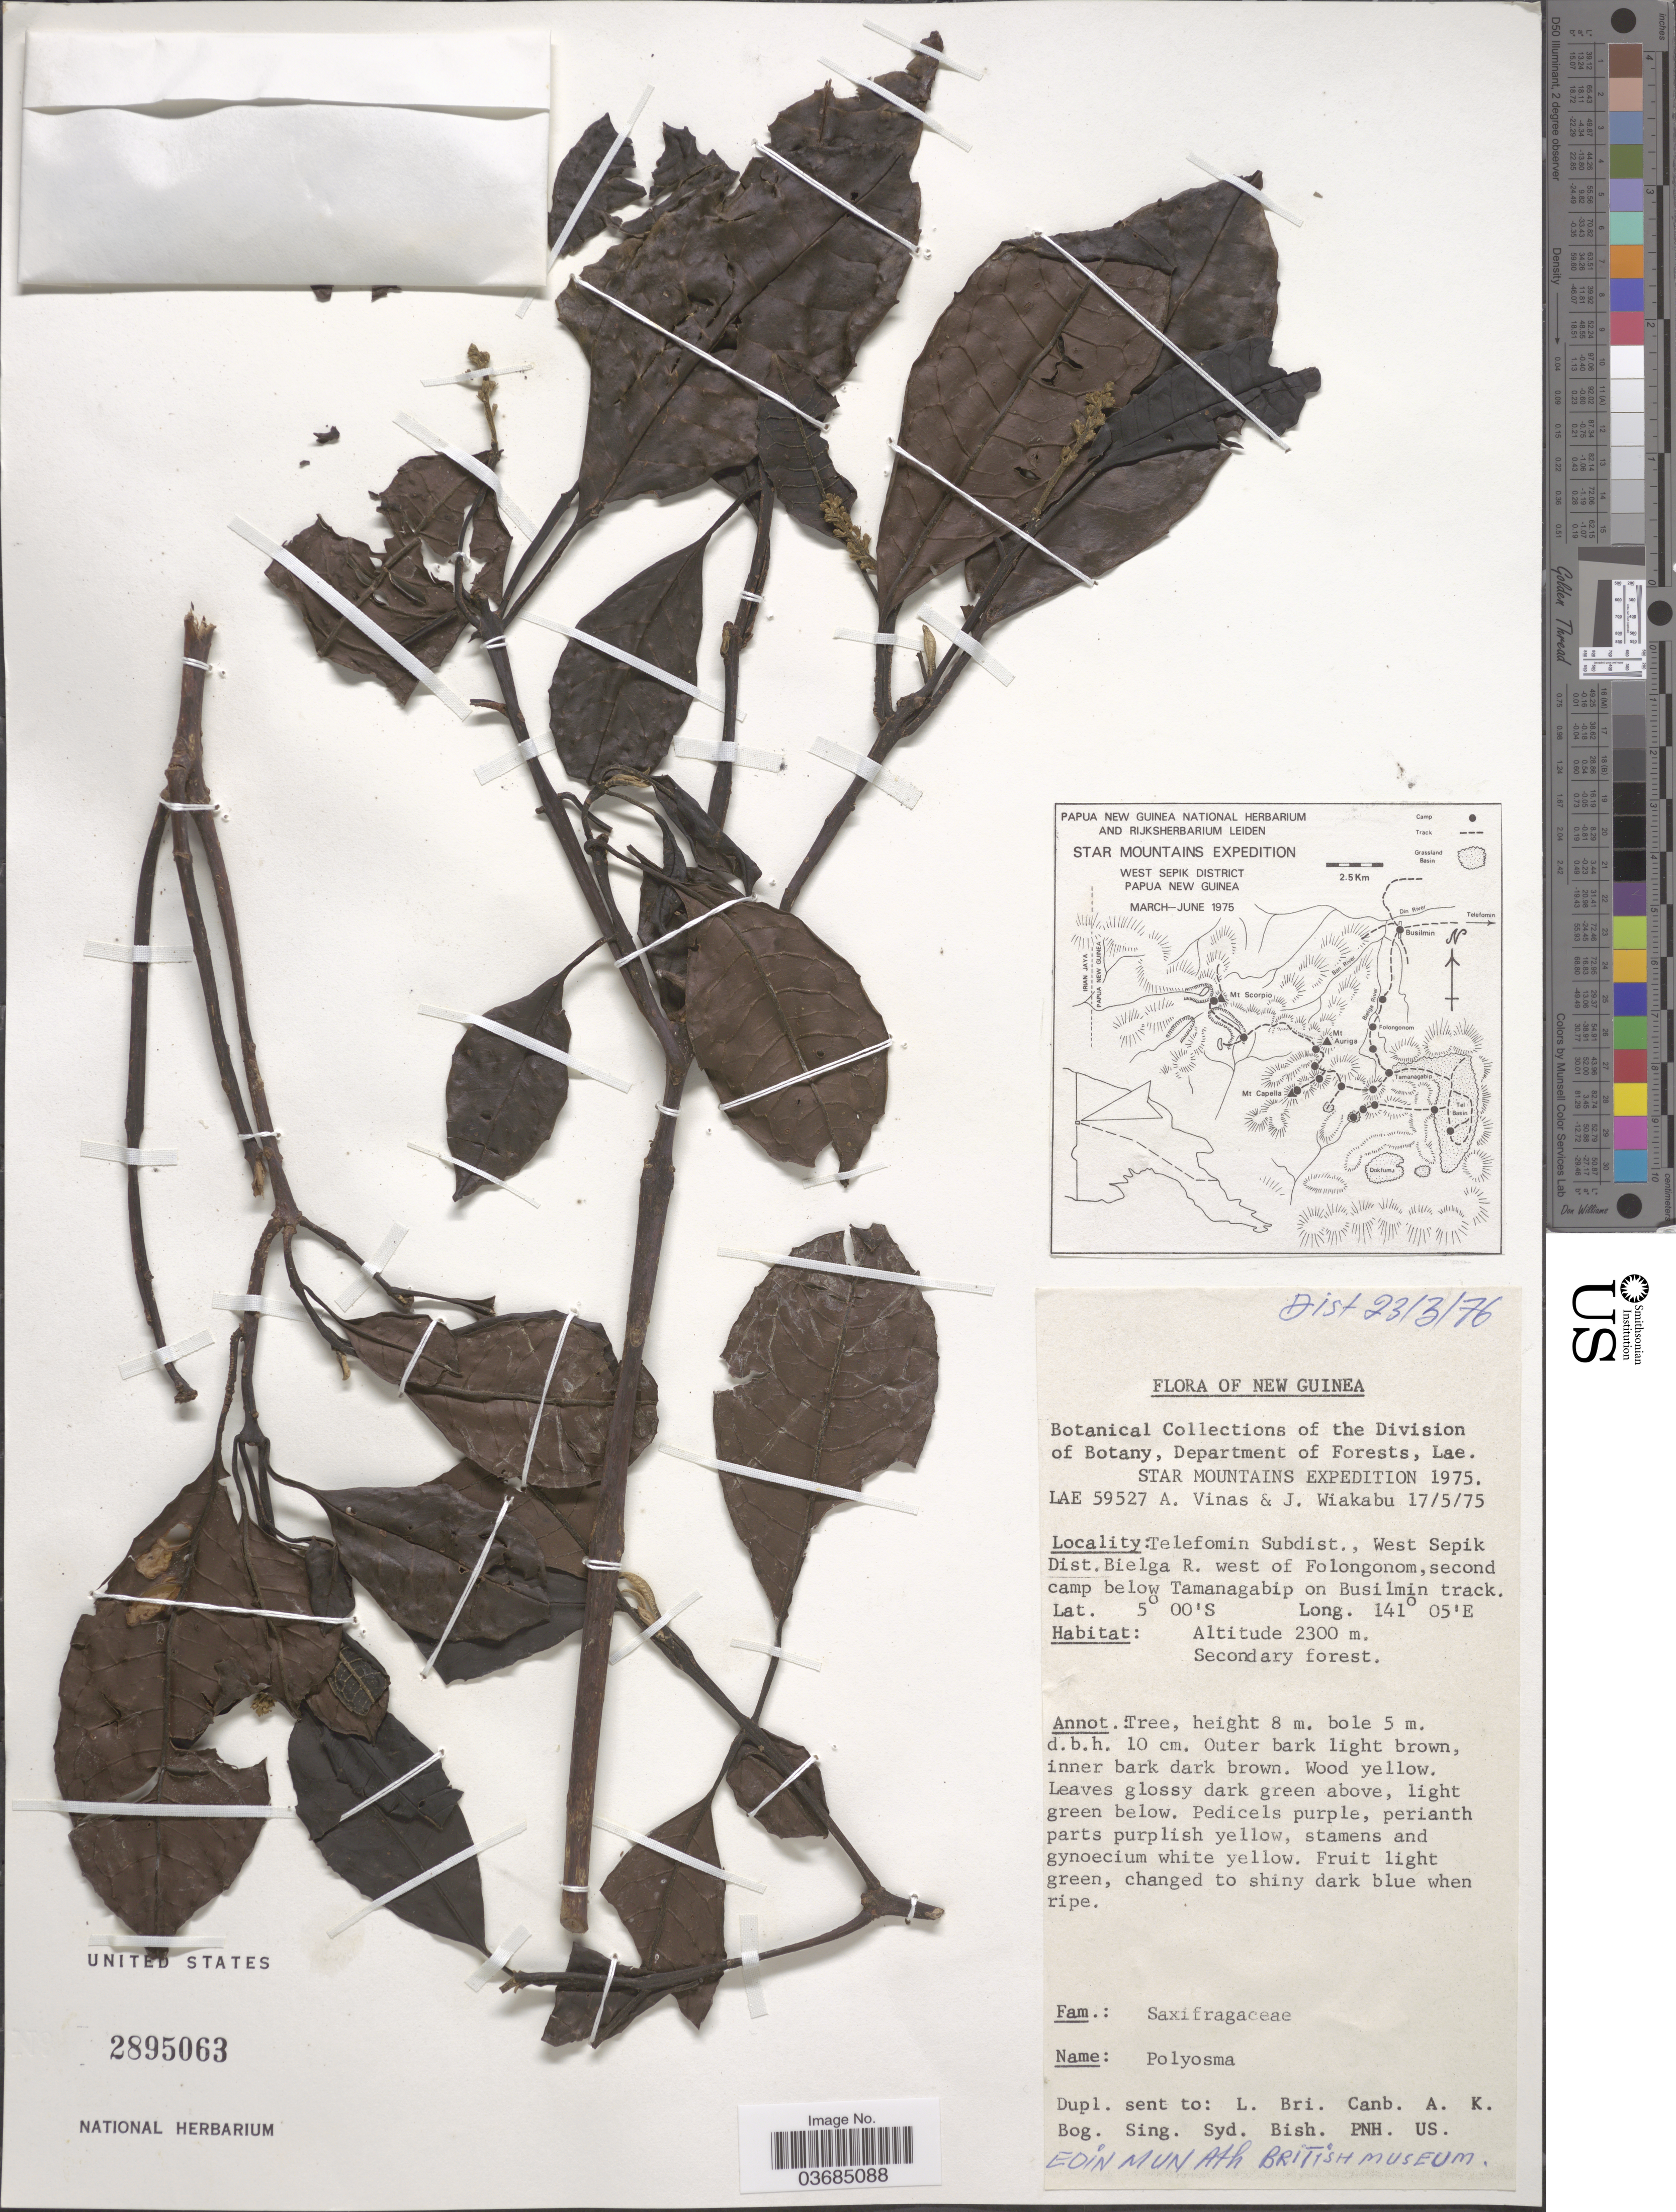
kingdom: Plantae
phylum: Tracheophyta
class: Magnoliopsida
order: Escalloniales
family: Escalloniaceae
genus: Polyosma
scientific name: Polyosma sp.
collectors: A. Vinas & J. Wiakabu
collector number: LAE59527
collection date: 1975-05-17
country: Papua New Guinea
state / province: Sandaun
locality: New Guinea. Star Mountains Expedition 1975. Telefomin Subdist., West Sepik Dist. Bielga R. west of Folongonom, second camp below Tamanagabip on Busilmin track.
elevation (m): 2300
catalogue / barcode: US 2895063